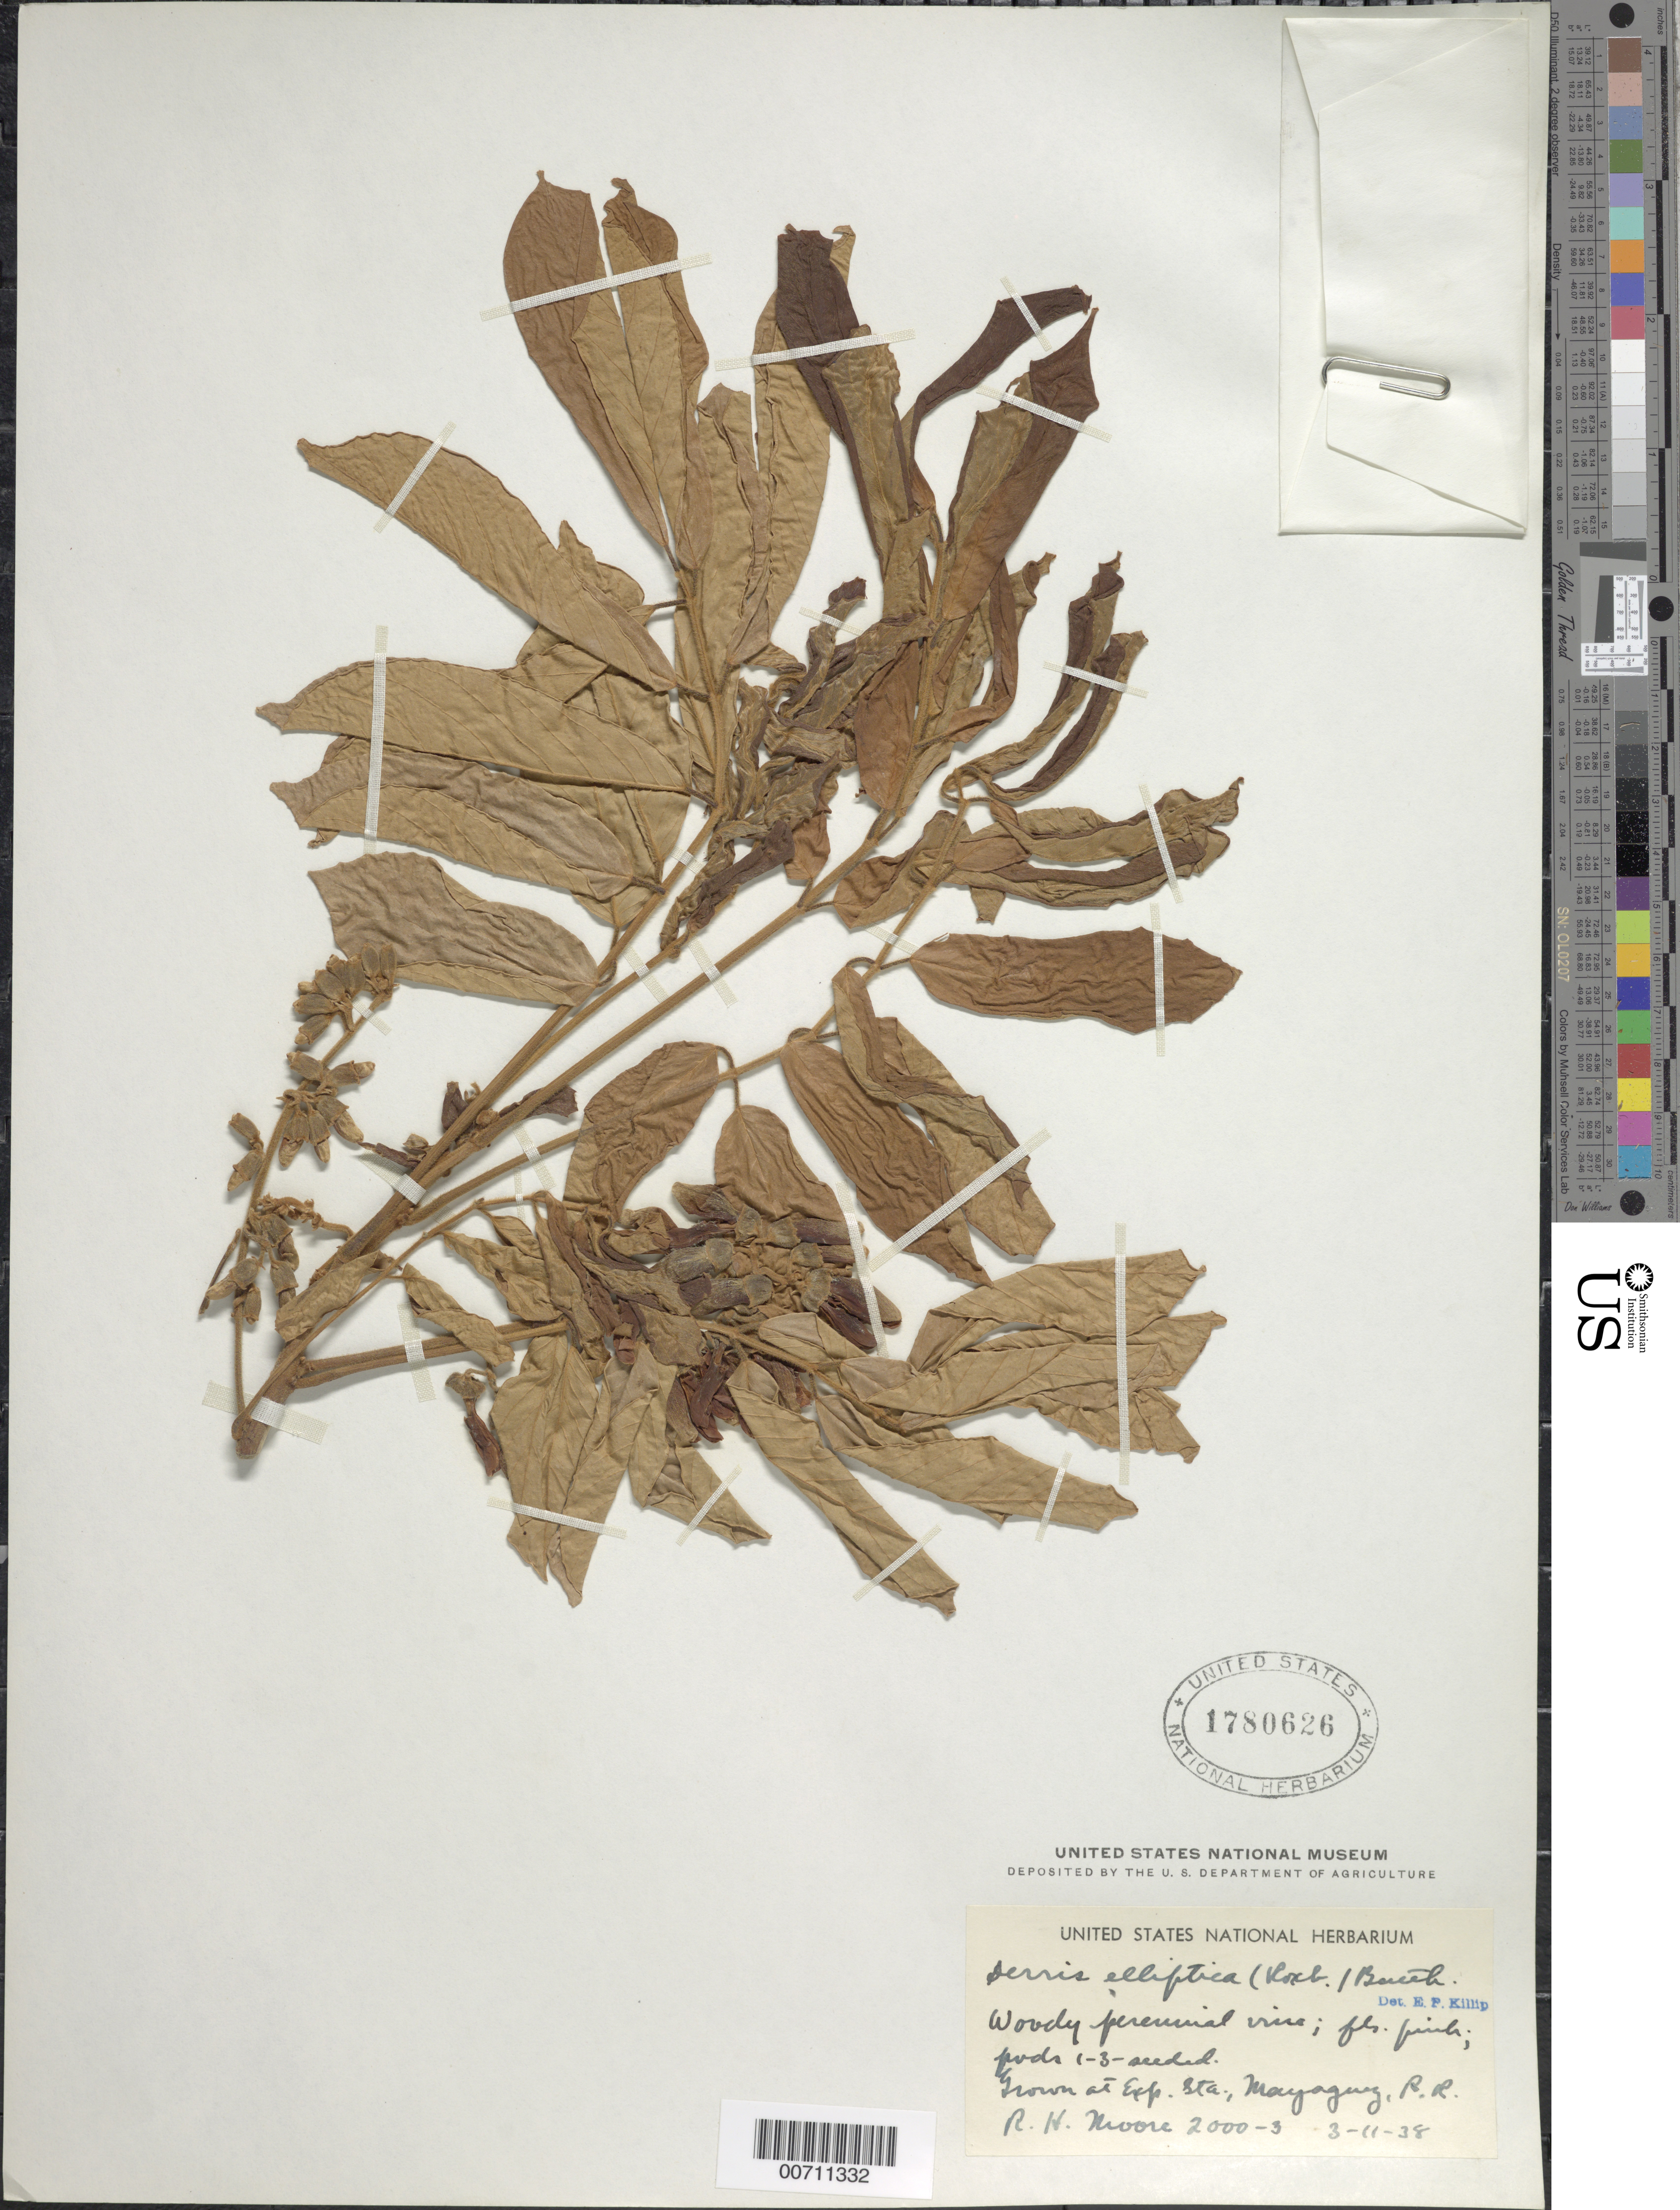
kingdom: Plantae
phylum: Tracheophyta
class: Magnoliopsida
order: Fabales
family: Fabaceae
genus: Derris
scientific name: Derris elliptica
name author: (Wall.) Benth.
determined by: Killip, Ellsworth P.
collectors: R. H. Moore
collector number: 2000-3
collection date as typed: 11 Mar 1938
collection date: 1938-03-11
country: Puerto Rico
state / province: Mayaguez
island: Greater Antilles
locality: Exp. Station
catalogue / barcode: US 1780626